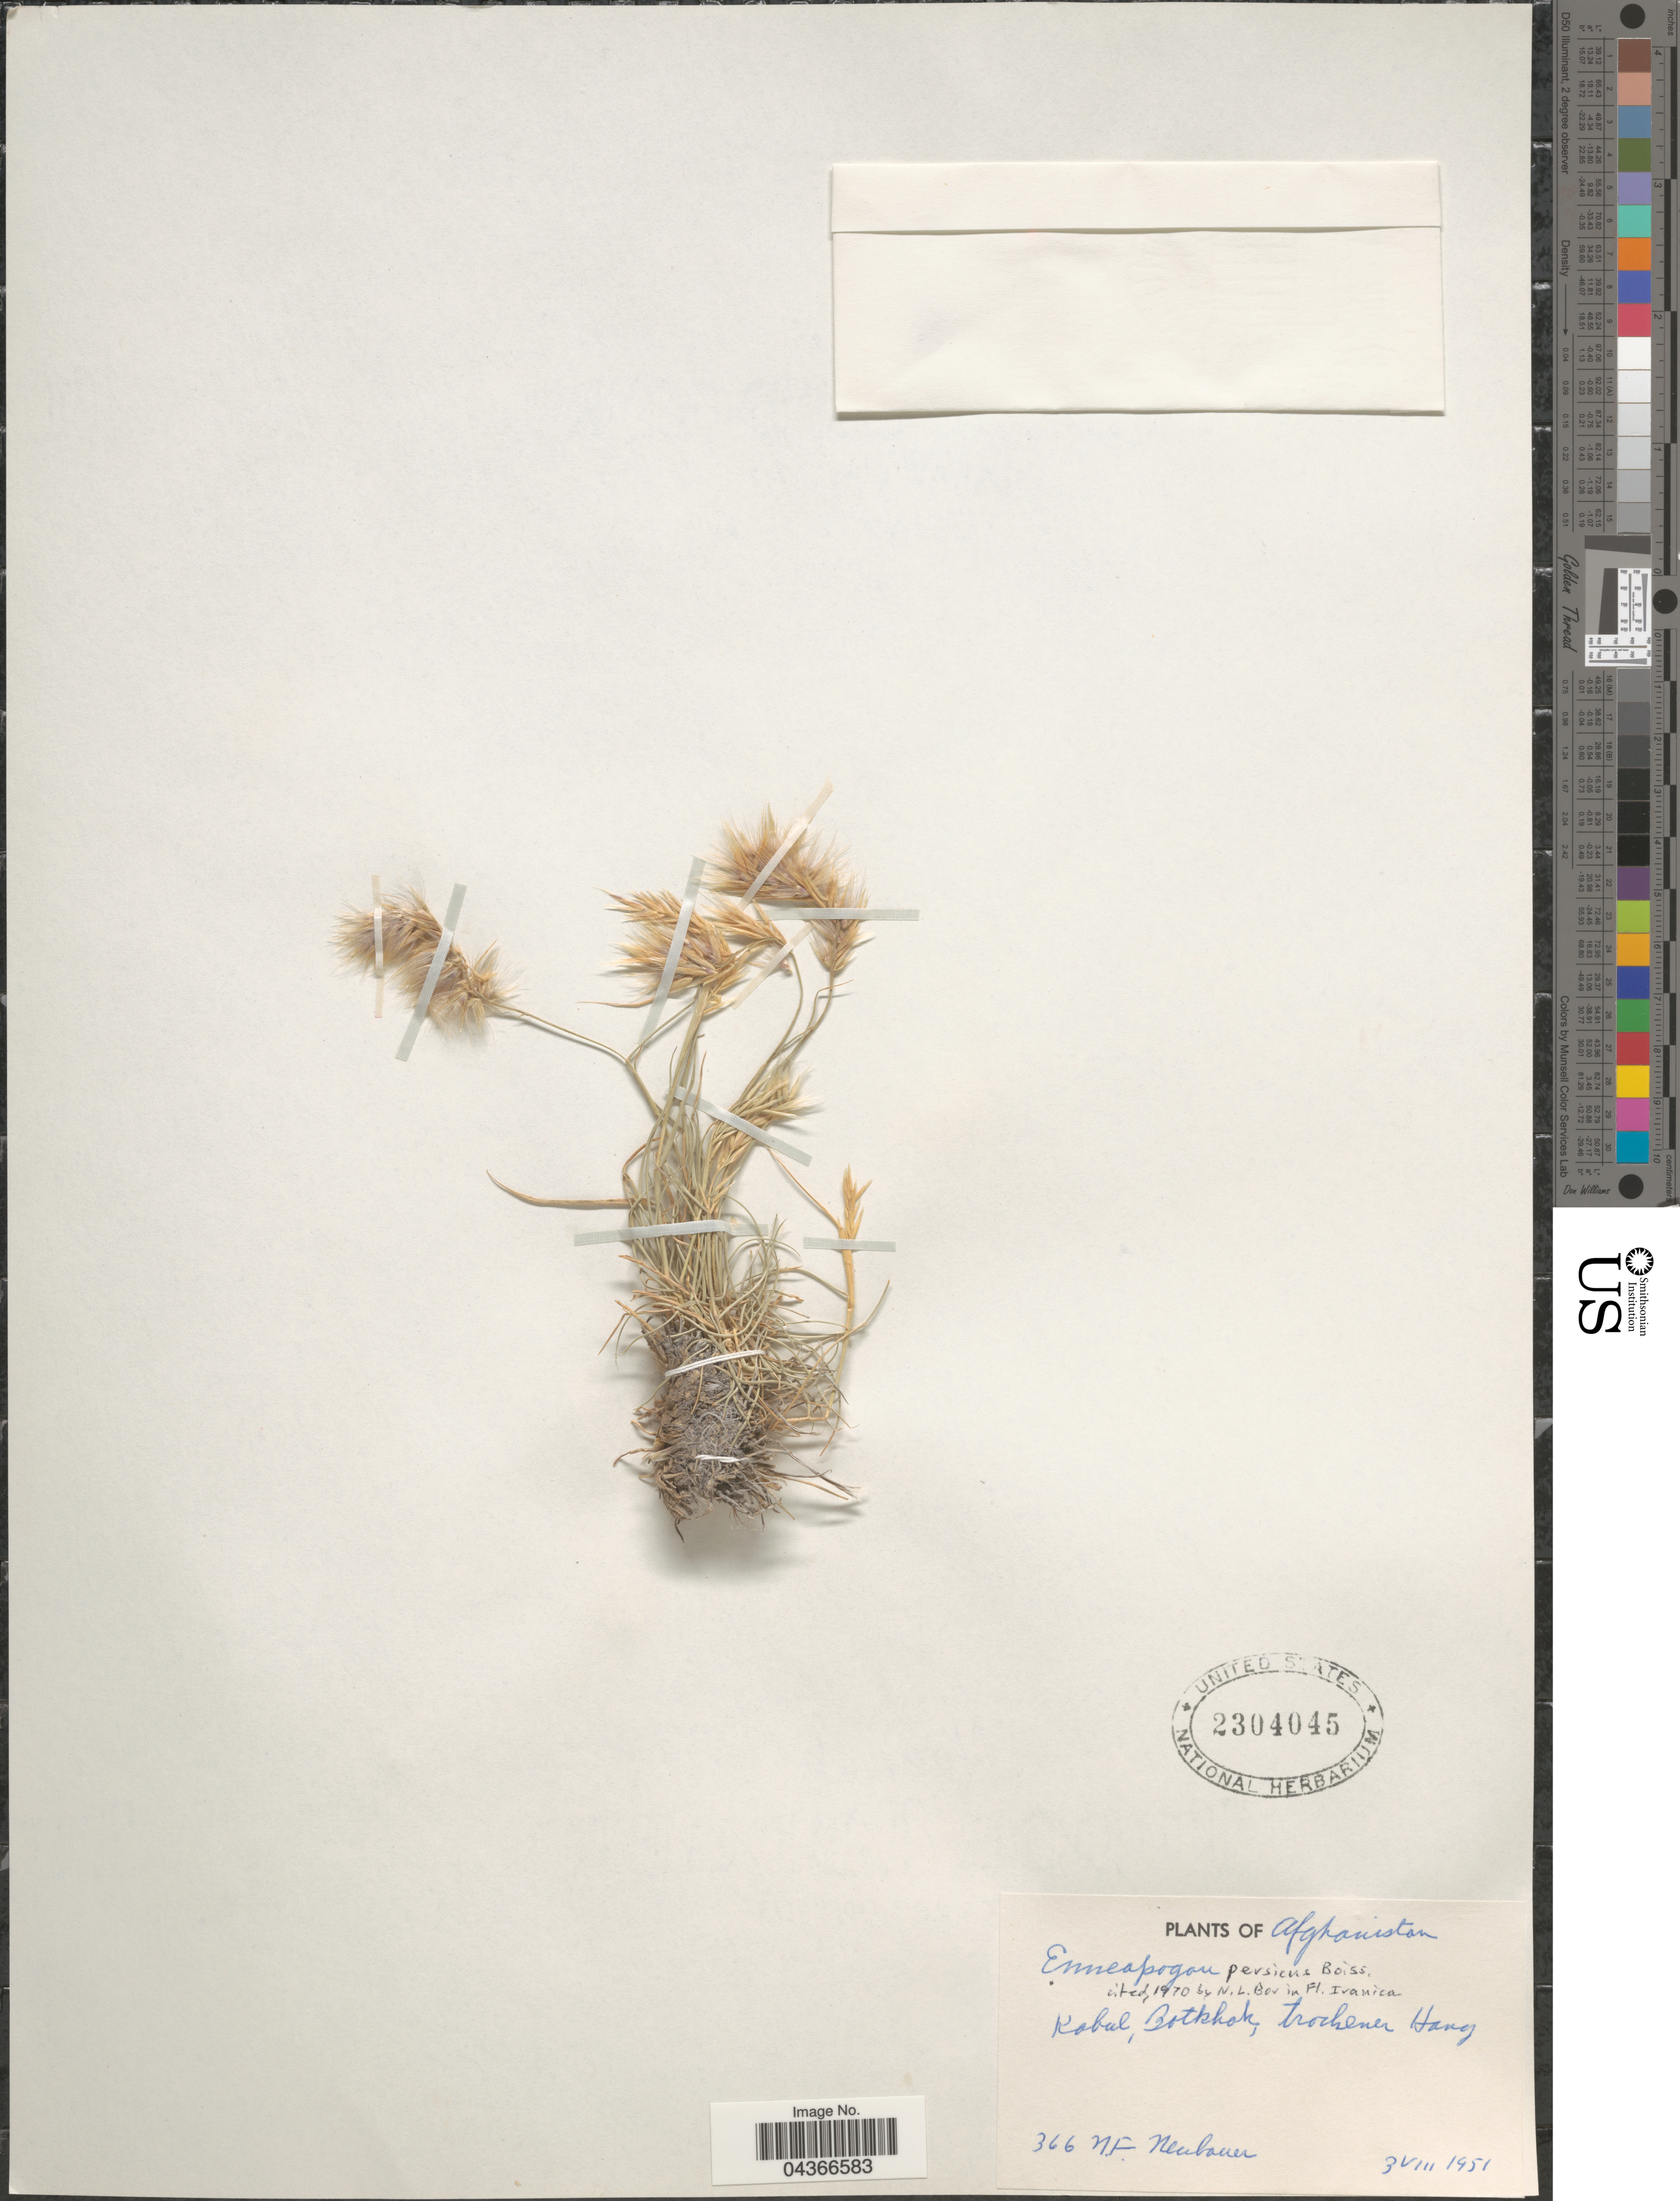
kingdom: Plantae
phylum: Tracheophyta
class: Liliopsida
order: Poales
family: Poaceae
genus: Enneapogon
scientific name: Enneapogon persicus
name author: Boiss.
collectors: N. Neubauer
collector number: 366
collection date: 1951-08-03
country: Afghanistan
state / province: Kabul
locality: Kabul, Botkhak, trochener Hang.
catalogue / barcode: US 2304045